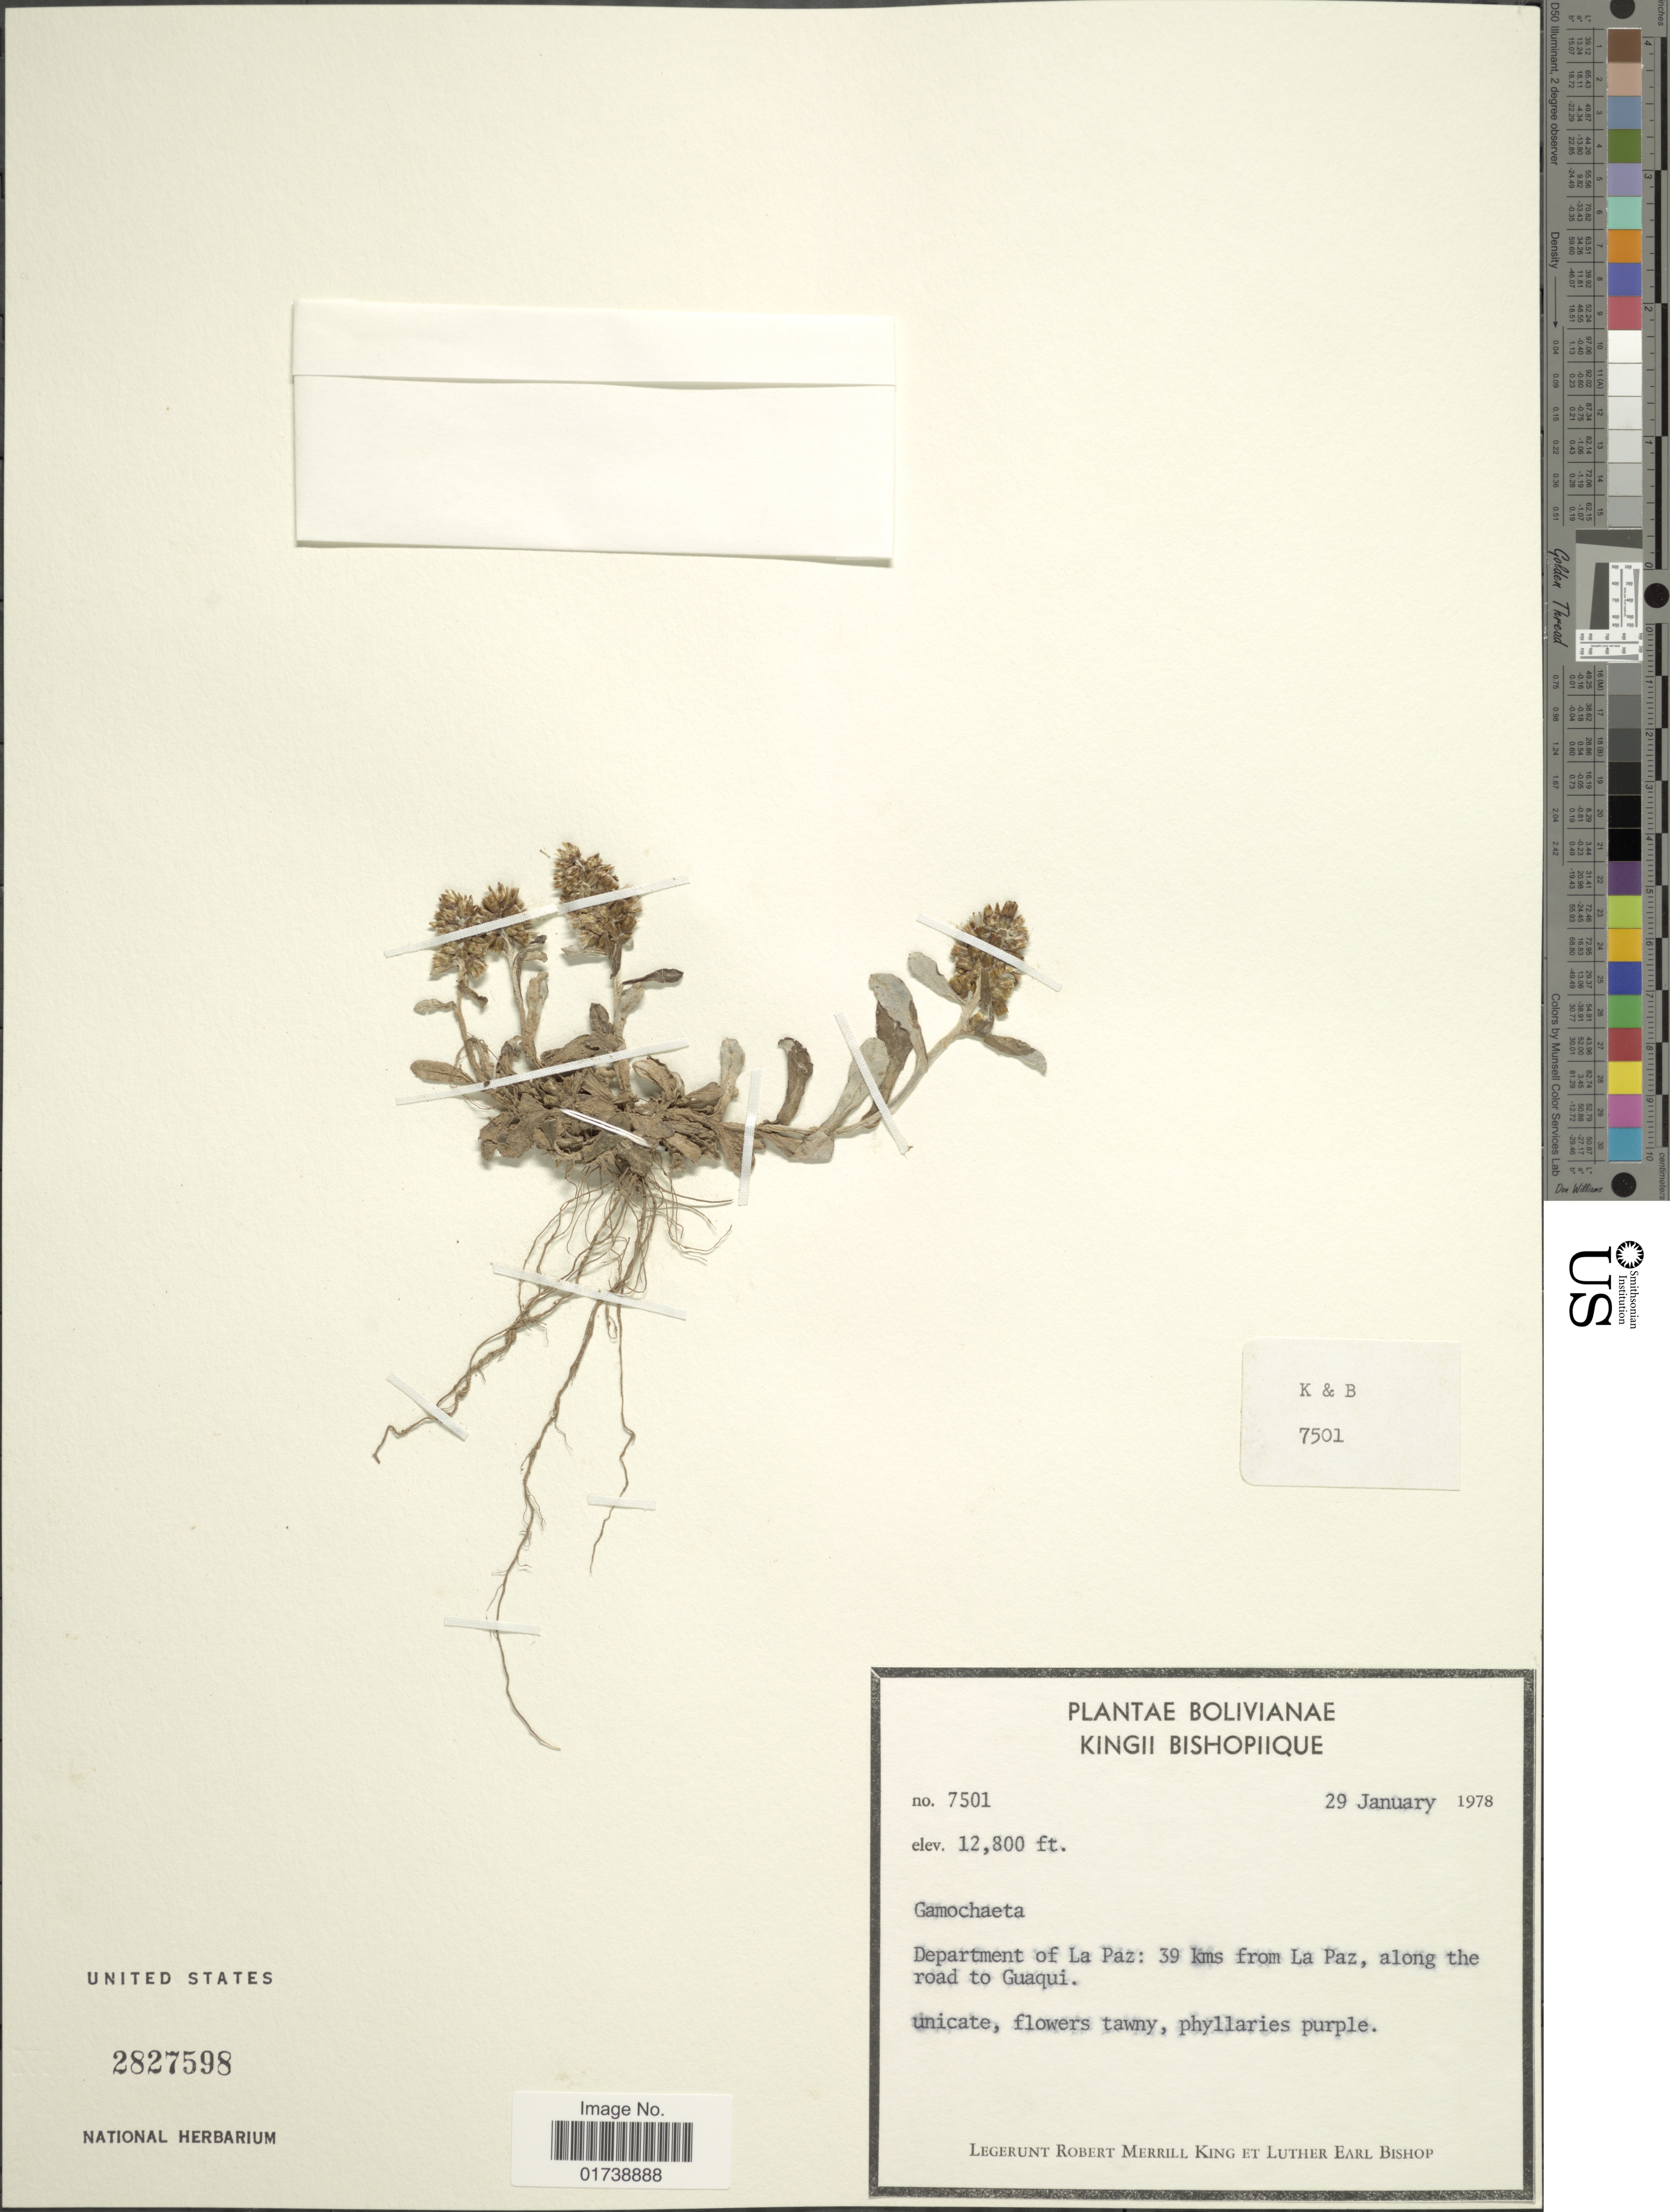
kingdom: Plantae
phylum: Tracheophyta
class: Magnoliopsida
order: Asterales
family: Asteraceae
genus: Gamochaeta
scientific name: Gamochaeta sp.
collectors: R. M. King & L. E. Bishop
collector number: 7501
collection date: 1978-01-29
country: Bolivia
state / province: La Paz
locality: Bolivianae, 39 kms from La Paz, along the road to Guaqui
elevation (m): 3901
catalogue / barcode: US 2827598